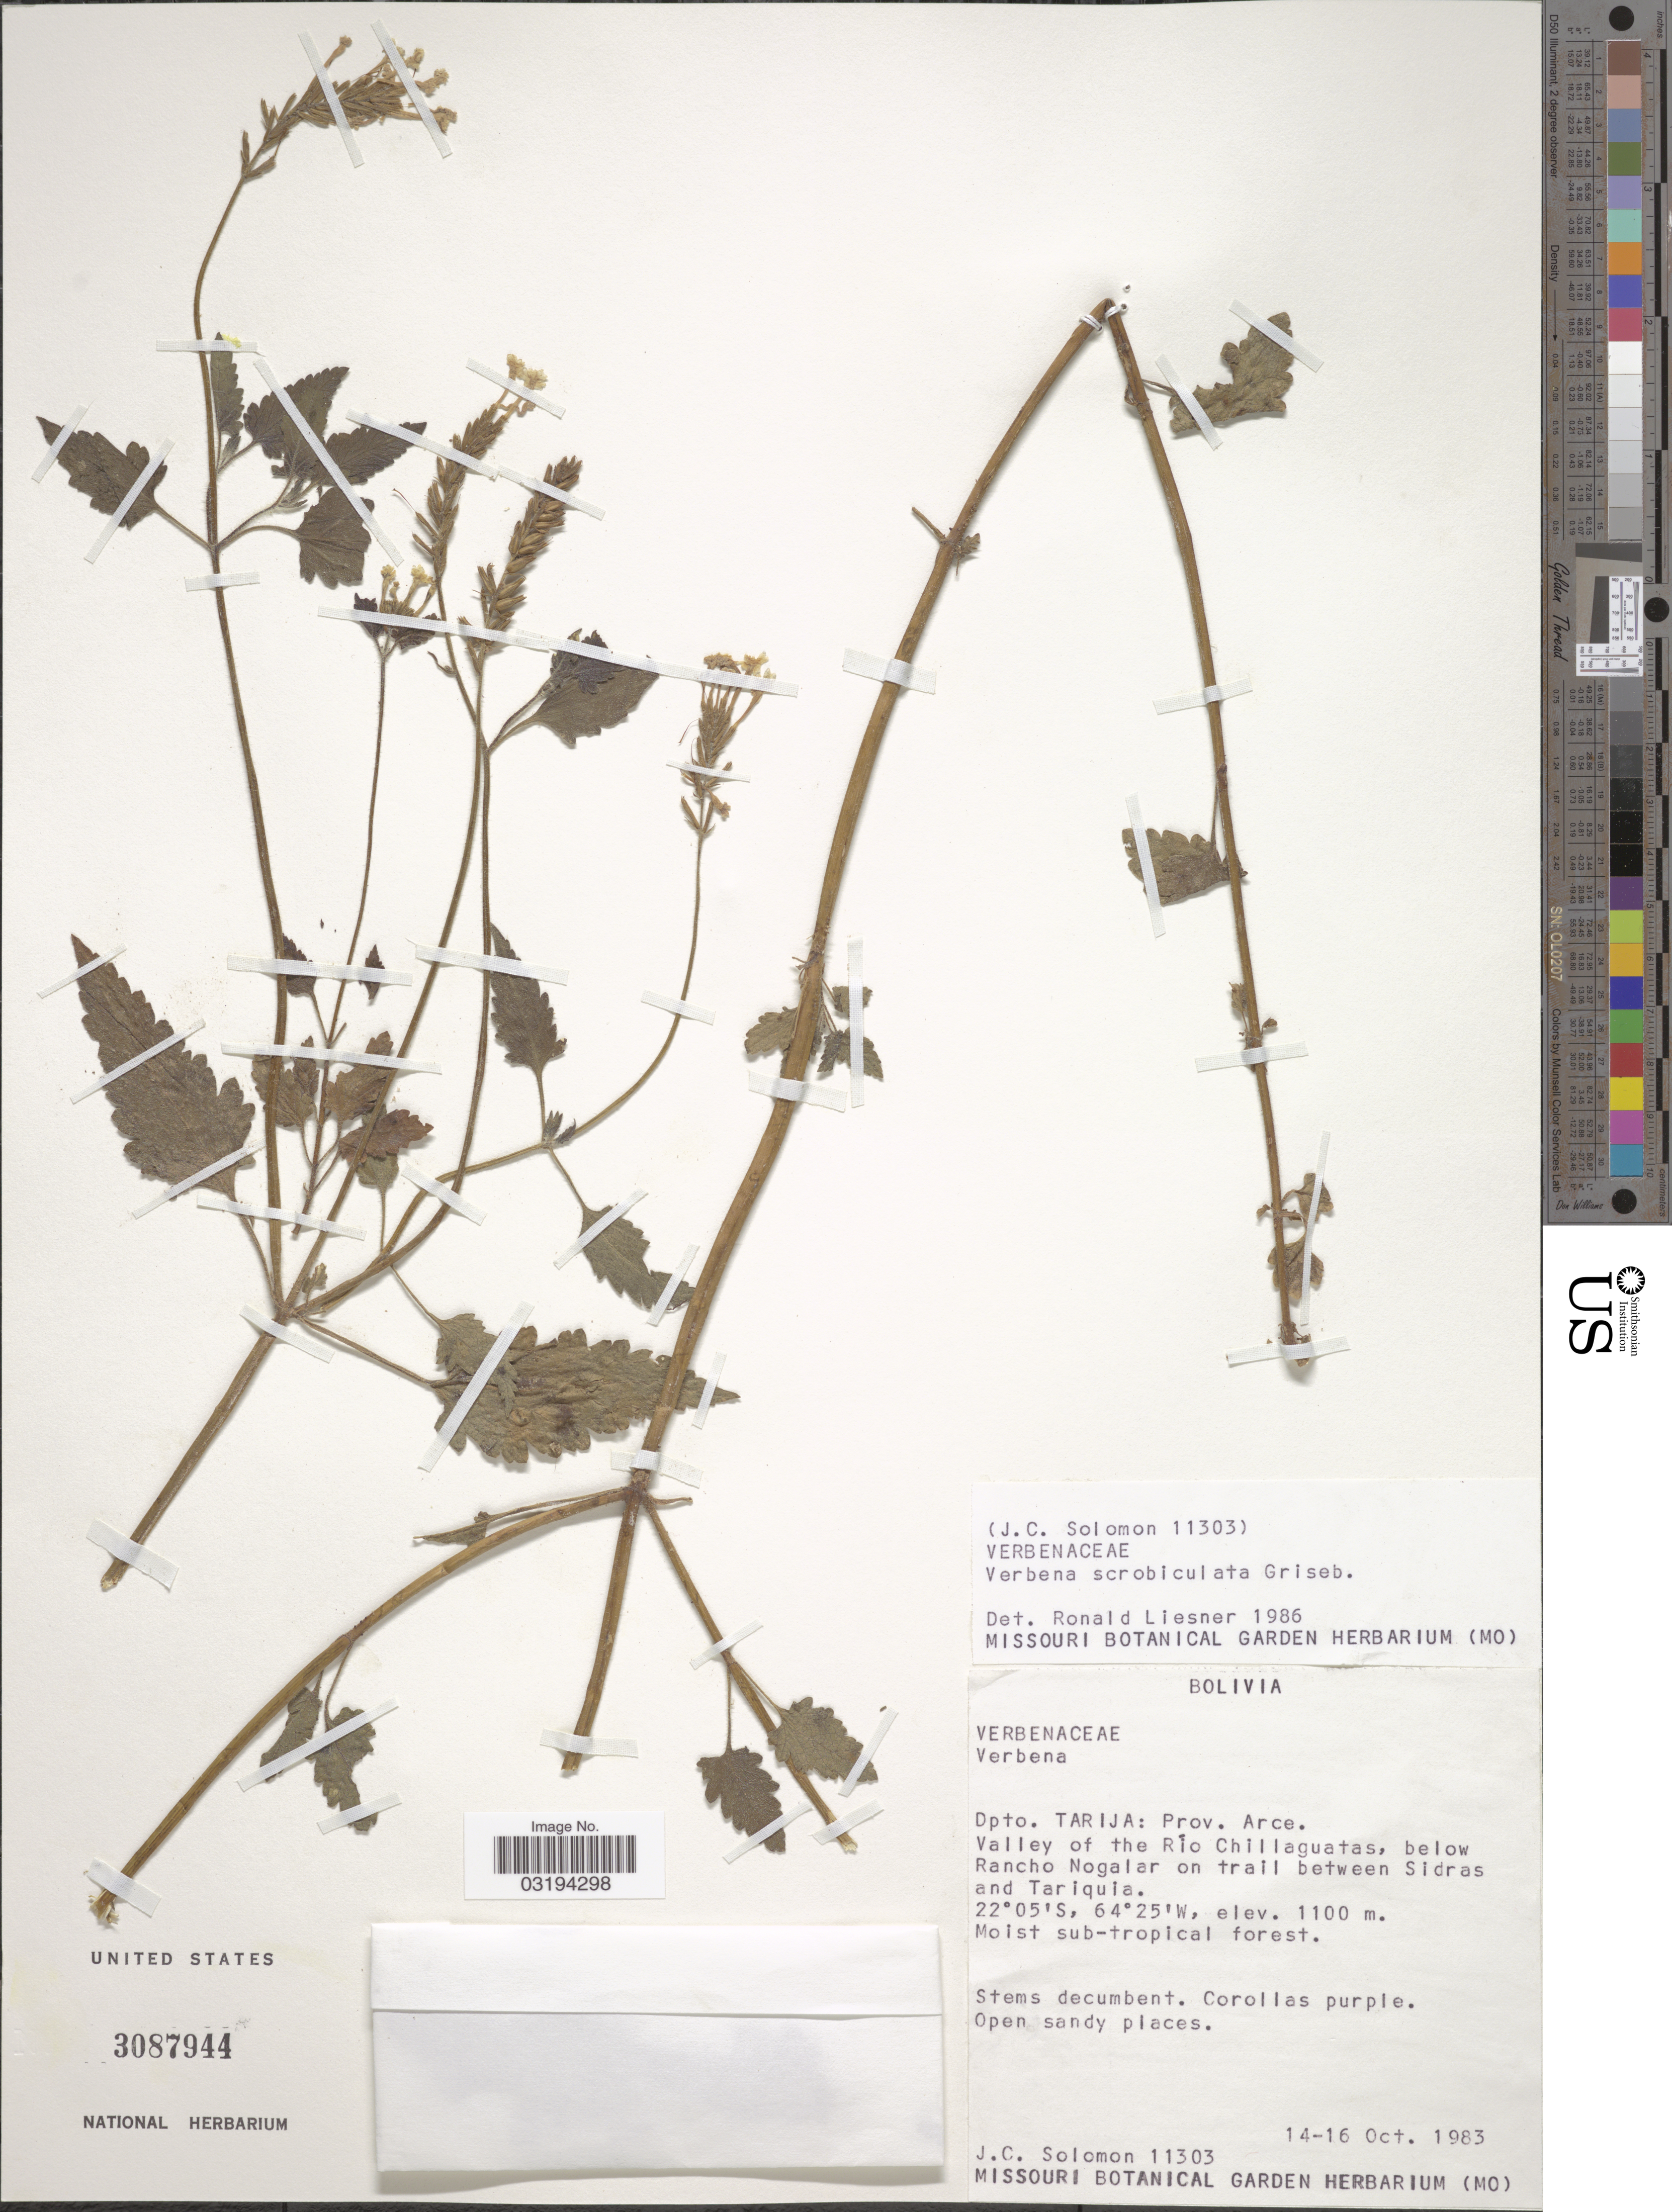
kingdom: Plantae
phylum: Tracheophyta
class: Magnoliopsida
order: Lamiales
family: Verbenaceae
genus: Verbena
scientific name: Verbena scrobiculata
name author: Griseb.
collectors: J. C. Solomon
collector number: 11303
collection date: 1983-10-14/1983-10-16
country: Bolivia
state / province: Tarija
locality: Dpto. Tarija: Prov. Arce. Valley of the Río Chillaguatas, below Rancho Nogalar on trail between Sidras and Tariquia.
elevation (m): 1100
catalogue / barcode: US 3087944